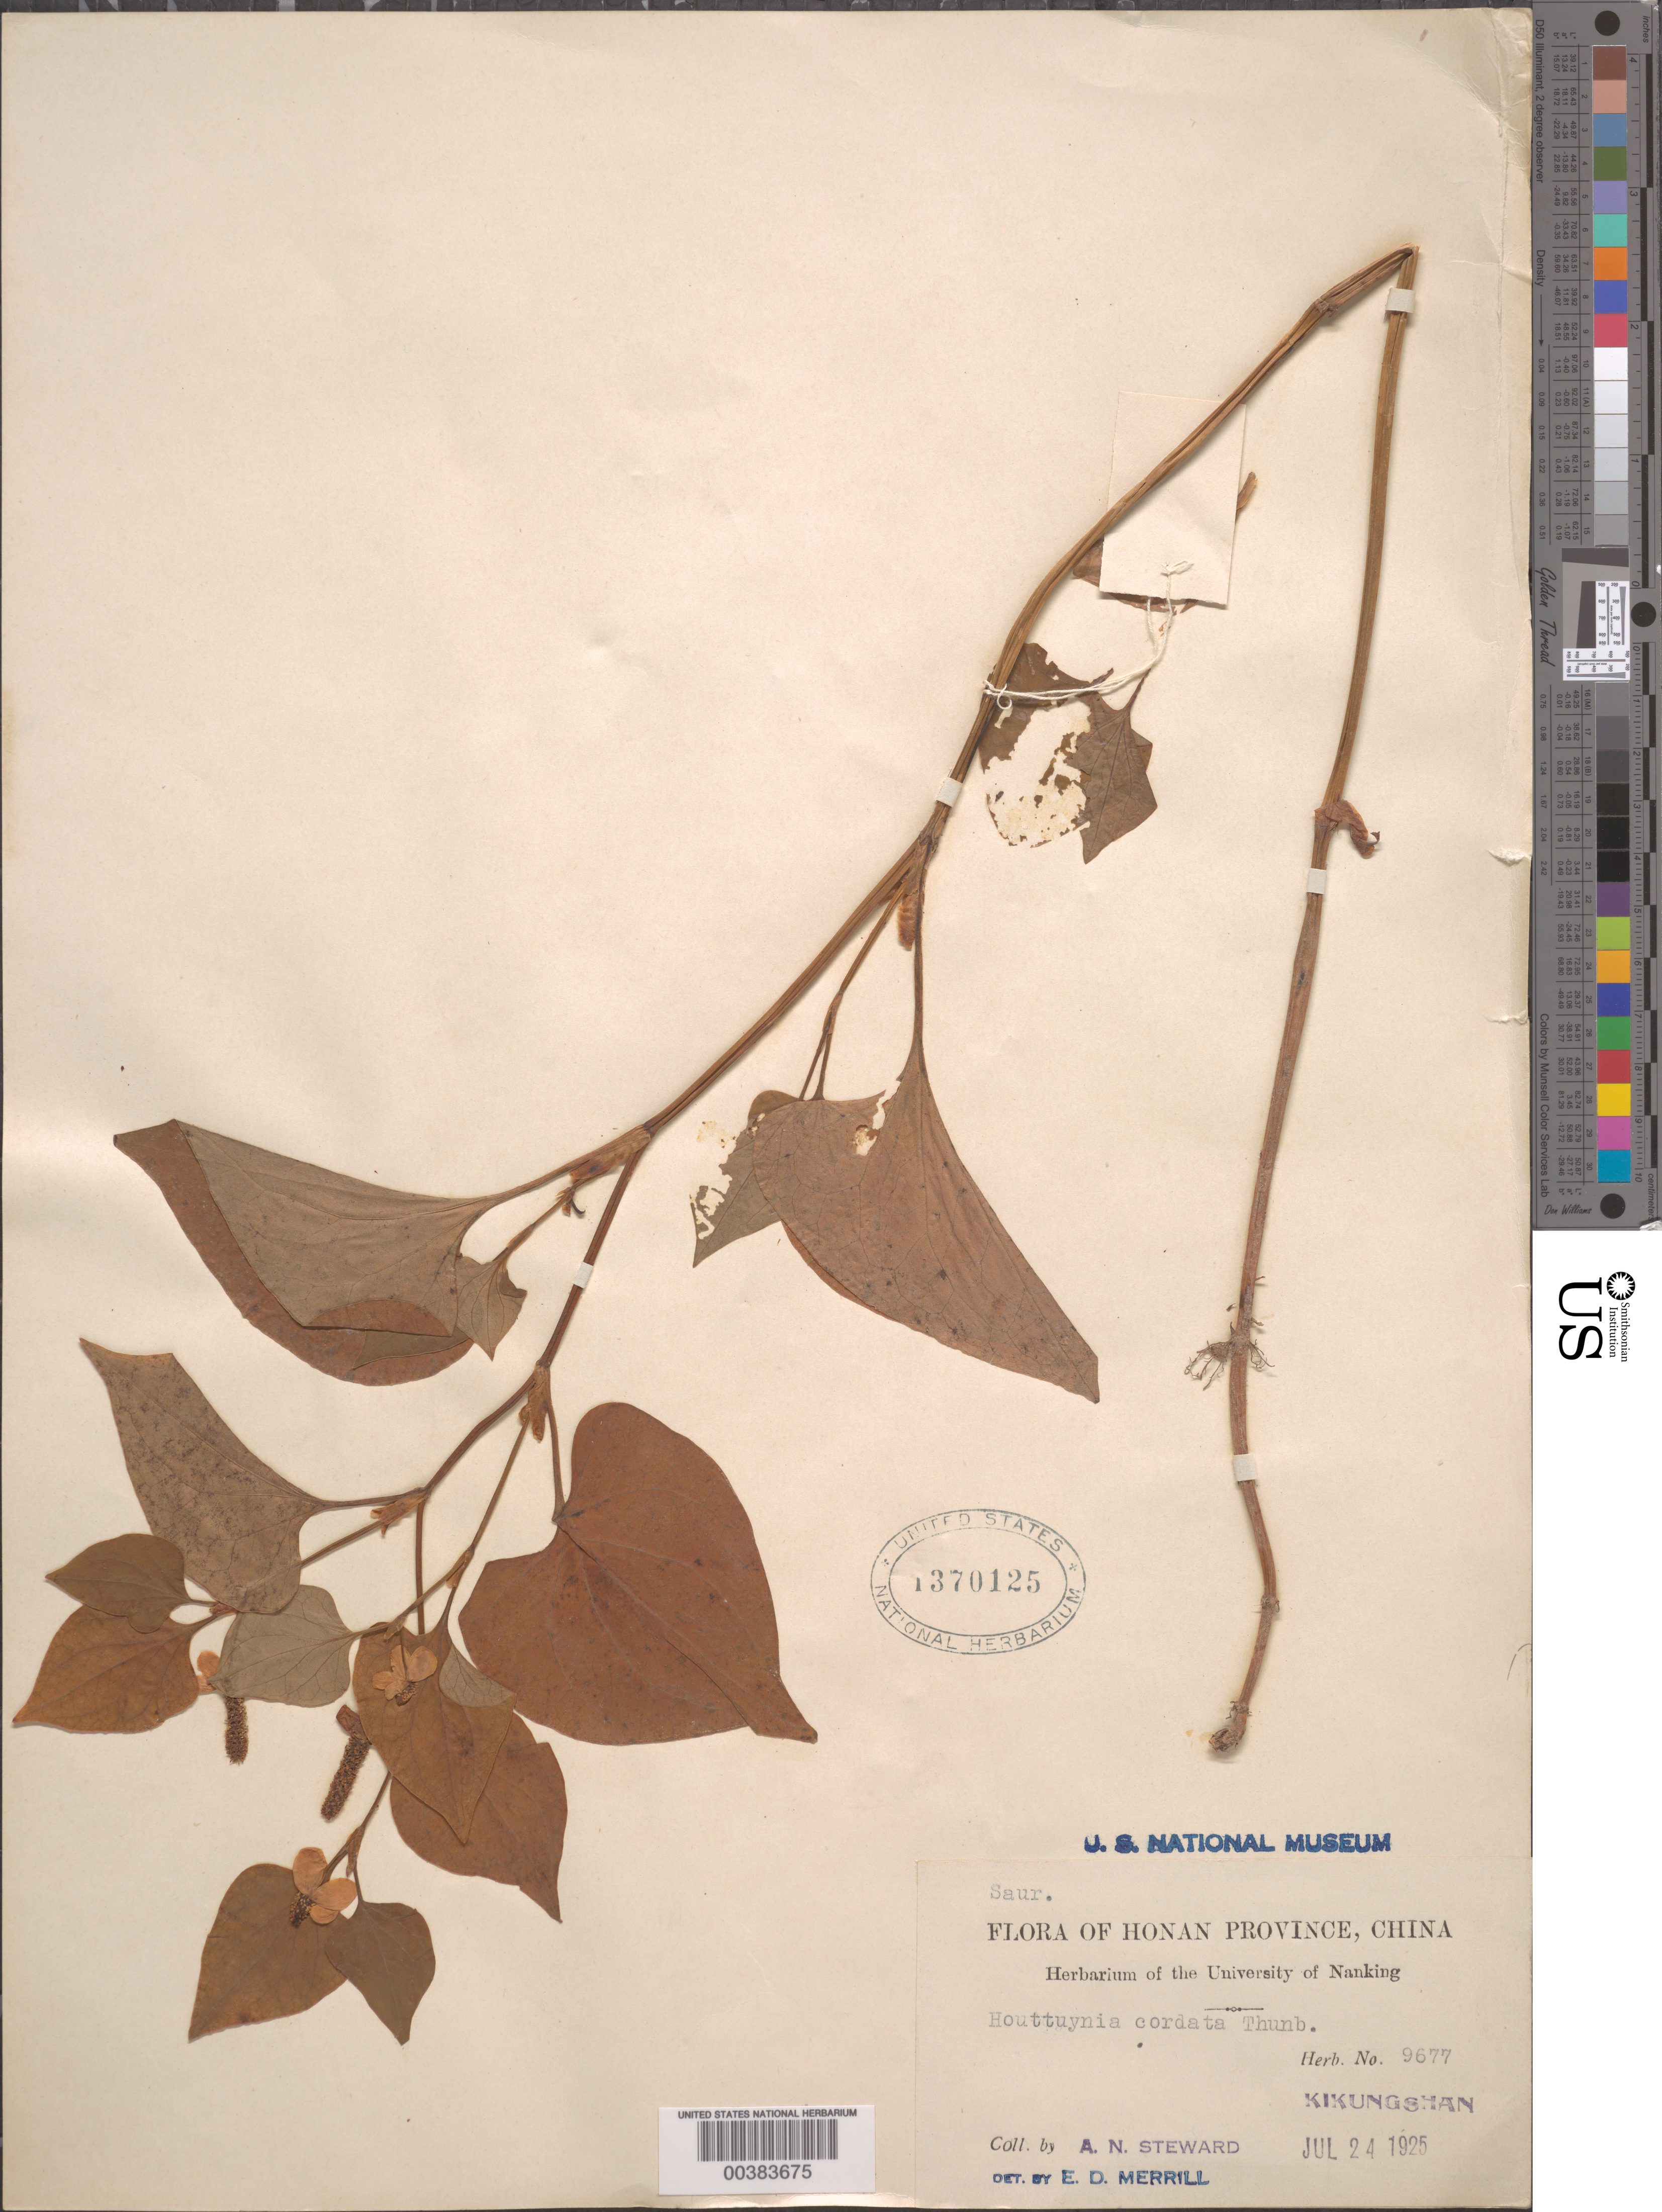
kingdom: Plantae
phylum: Tracheophyta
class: Magnoliopsida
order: Piperales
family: Saururaceae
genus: Houttuynia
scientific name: Houttuynia cordata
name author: Thunb.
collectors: A. N. Steward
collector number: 9677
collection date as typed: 24 Jul 1925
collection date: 1925-07-24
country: China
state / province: Henan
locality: Kikungshan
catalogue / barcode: US 1370125